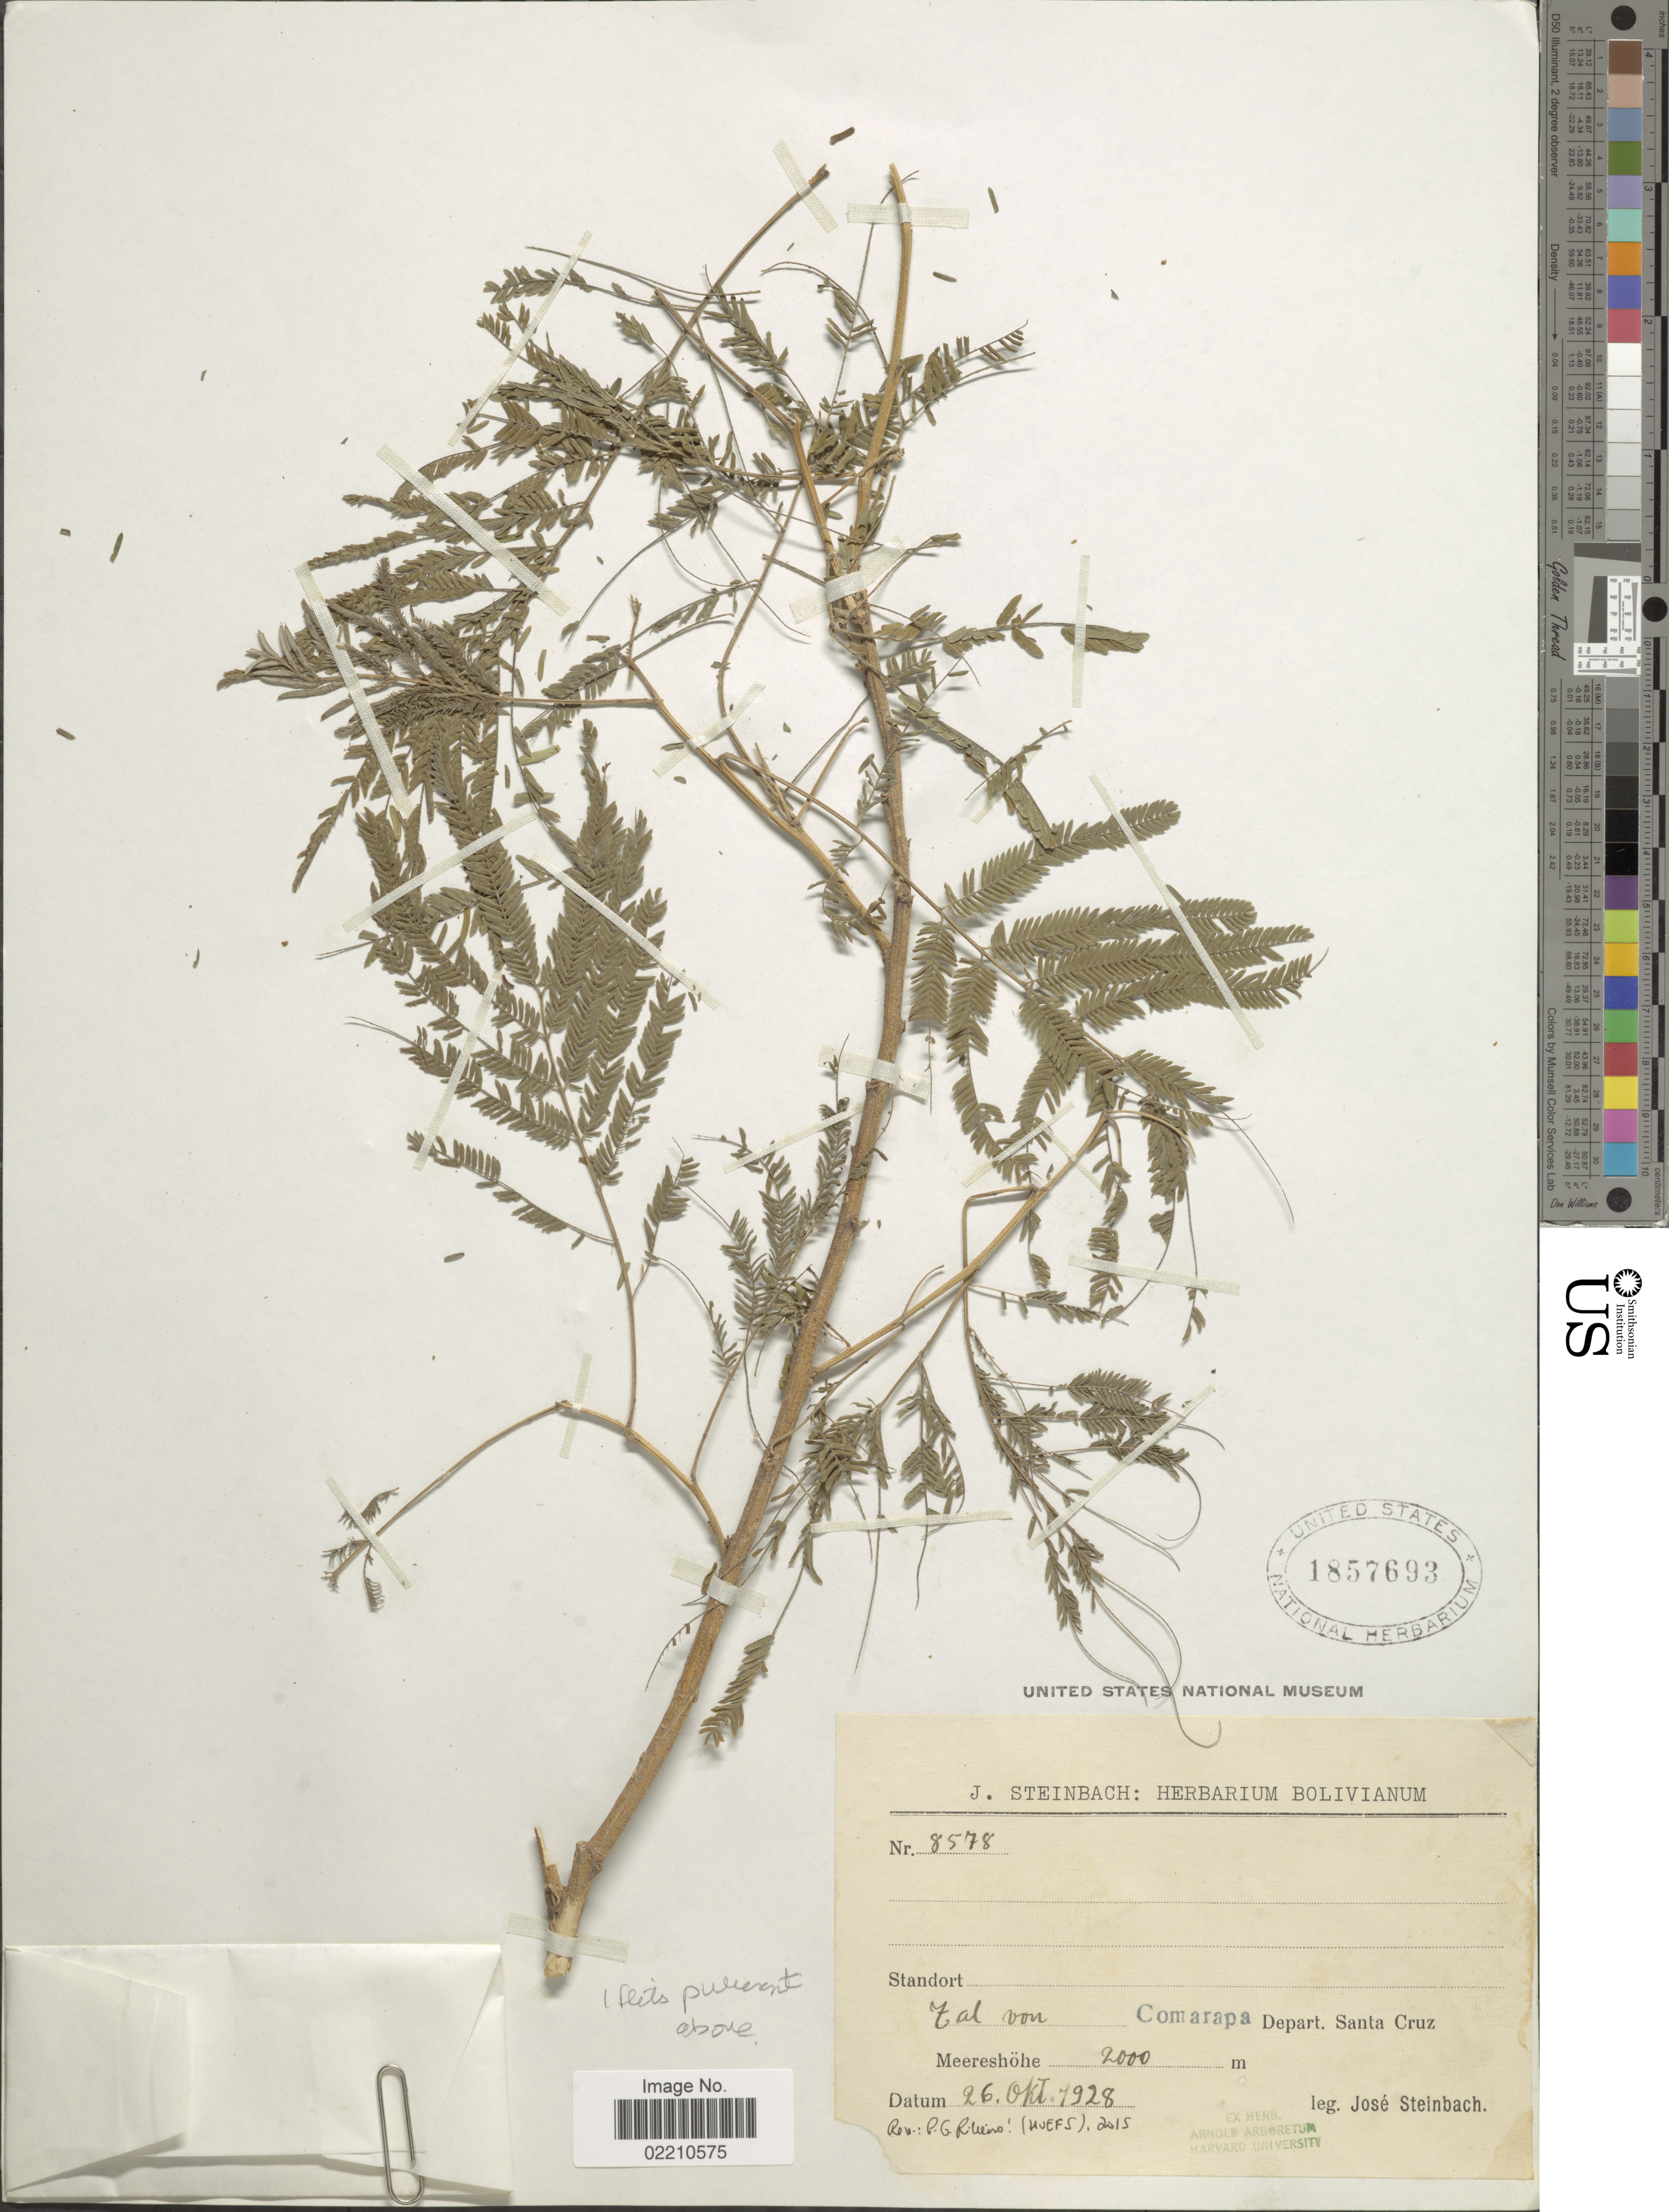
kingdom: Plantae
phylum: Tracheophyta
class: Magnoliopsida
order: Fabales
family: Fabaceae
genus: Piptadenia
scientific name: Piptadenia flava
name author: (DC.) Benth.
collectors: J. Steinbach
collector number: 8578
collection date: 1928-10-26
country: Bolivia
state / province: Santa Cruz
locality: Fal von, Comarapa, Depart. Santa Cruz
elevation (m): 2000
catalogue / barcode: US 1857693